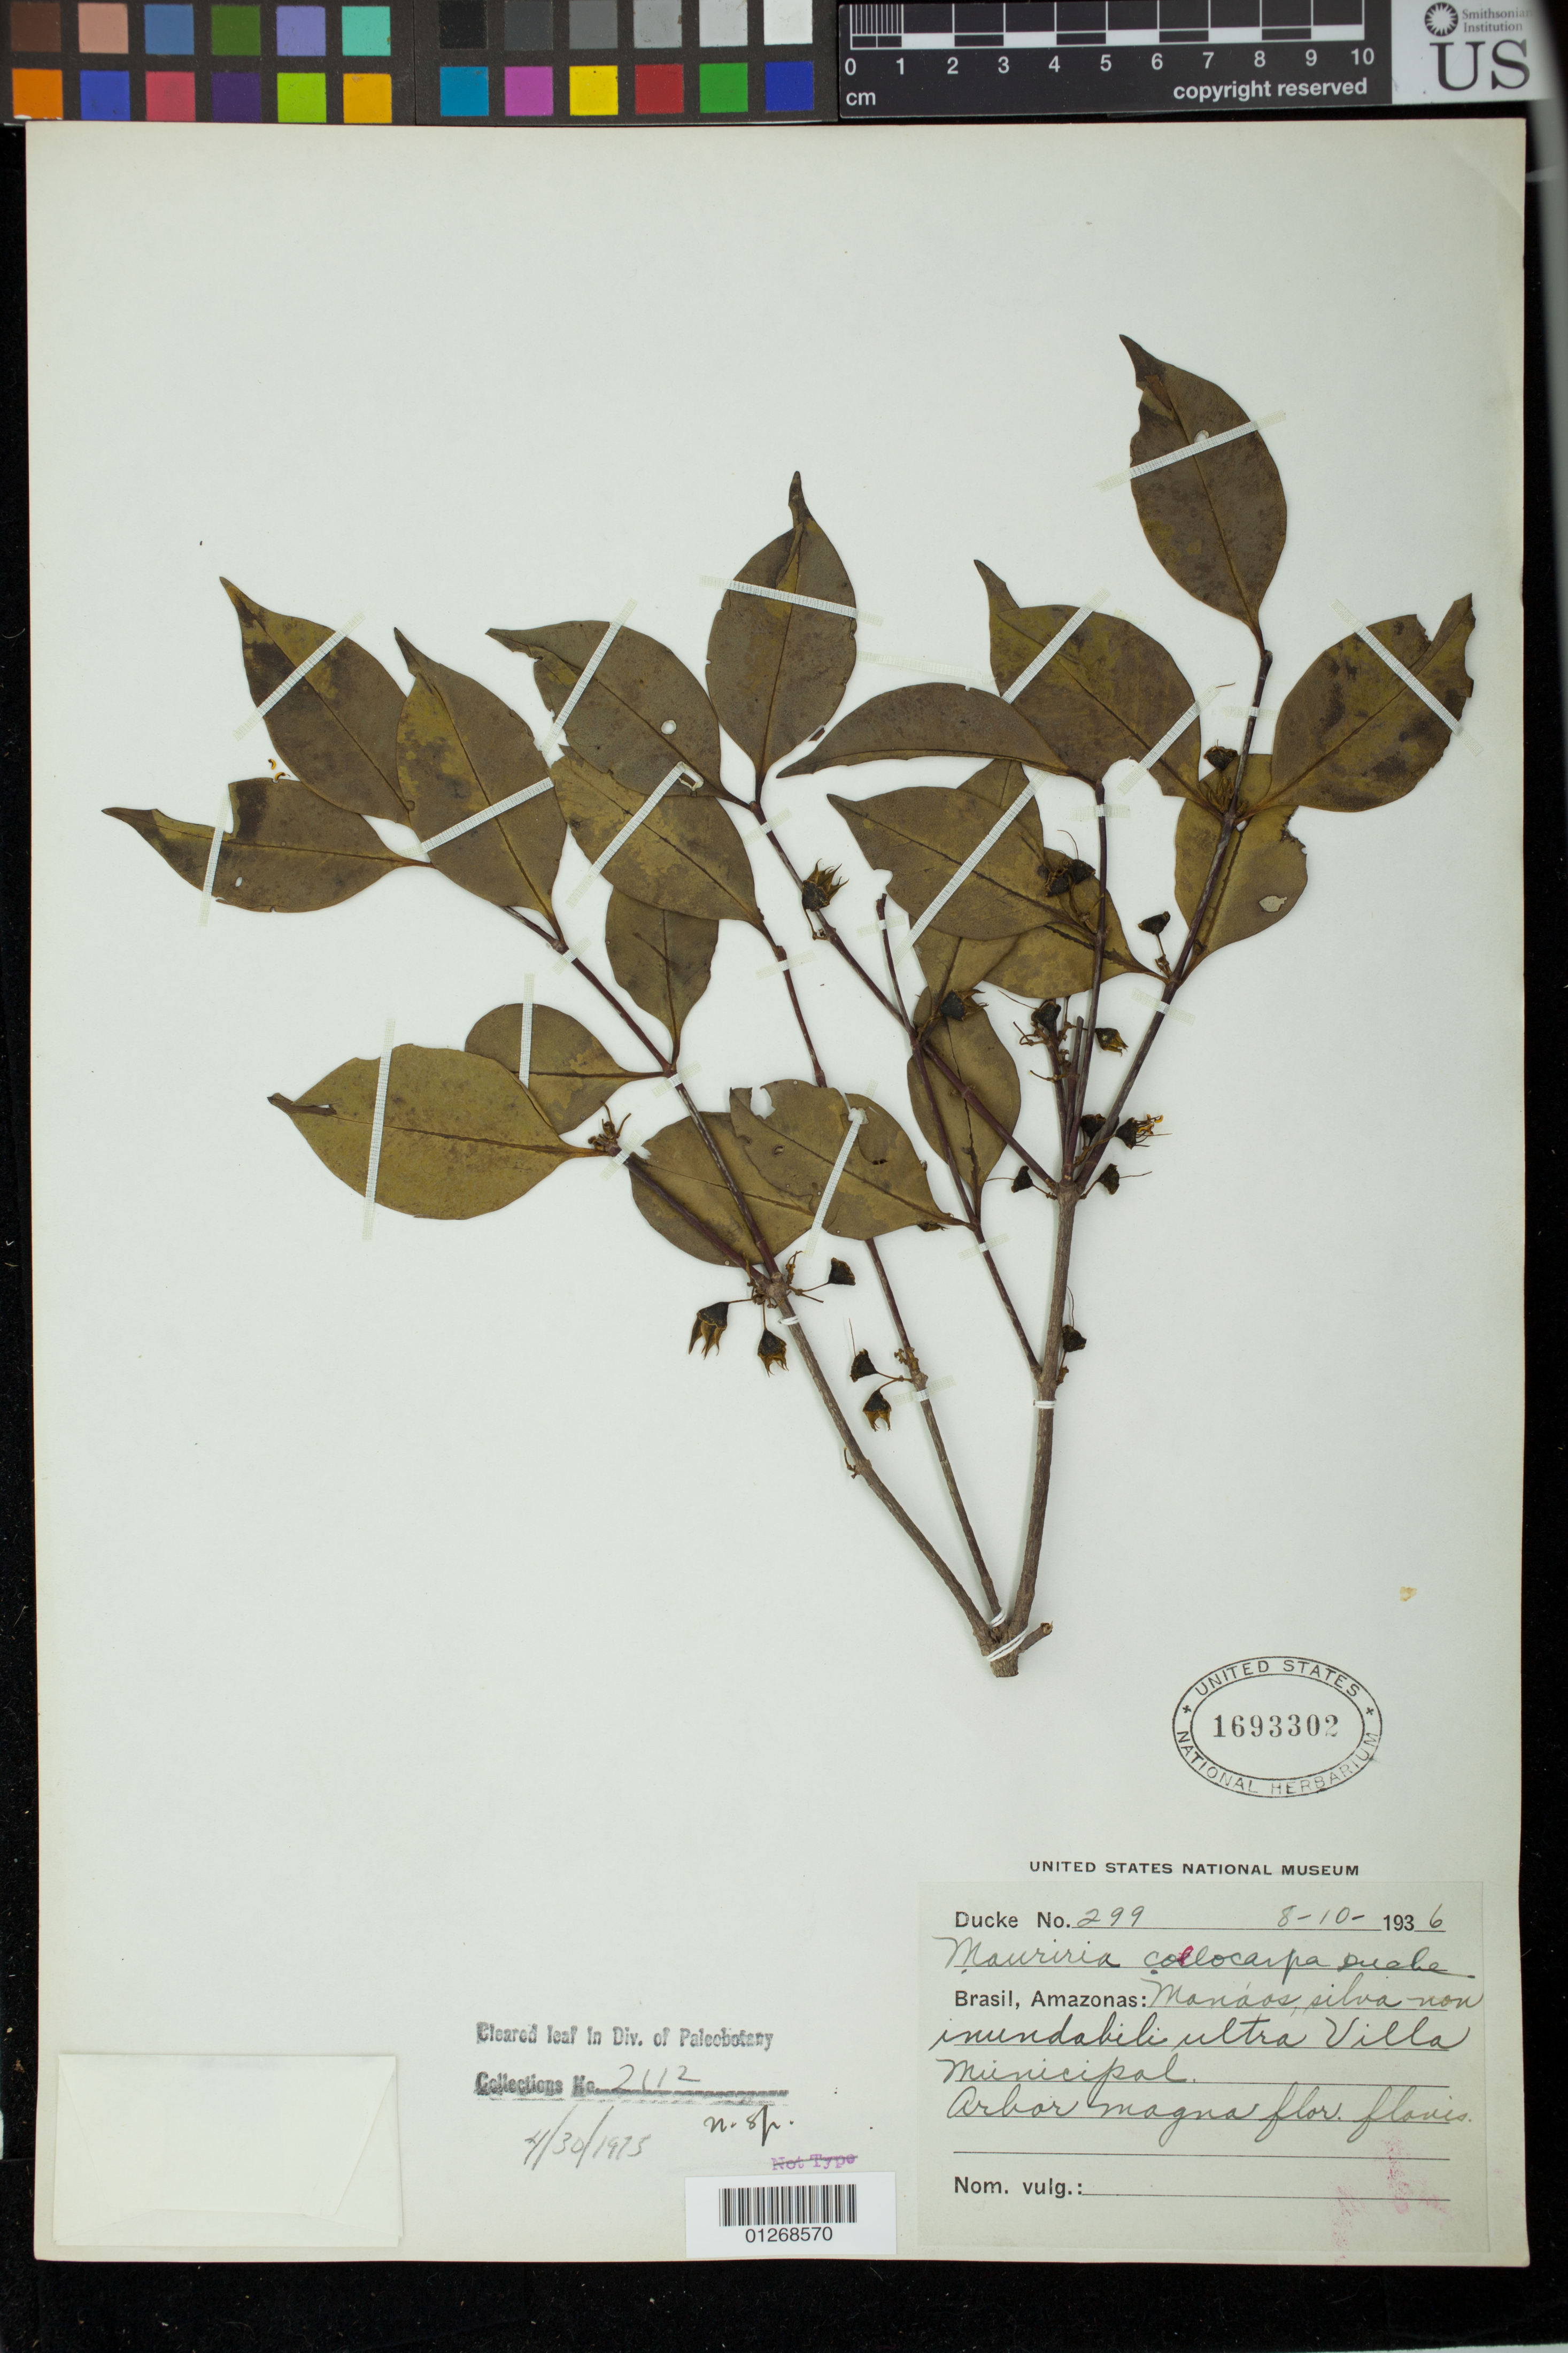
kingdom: Plantae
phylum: Tracheophyta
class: Magnoliopsida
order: Myrtales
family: Melastomataceae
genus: Mouriri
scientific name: Mouriri collocarpa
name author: Ducke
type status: Isosyntype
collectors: A. Ducke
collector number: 299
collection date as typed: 8-10-1936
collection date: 1936-10-08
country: Brazil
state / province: Amazonas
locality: Manáos, silva non inundabili ultra Villa Municipal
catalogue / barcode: US 1693302